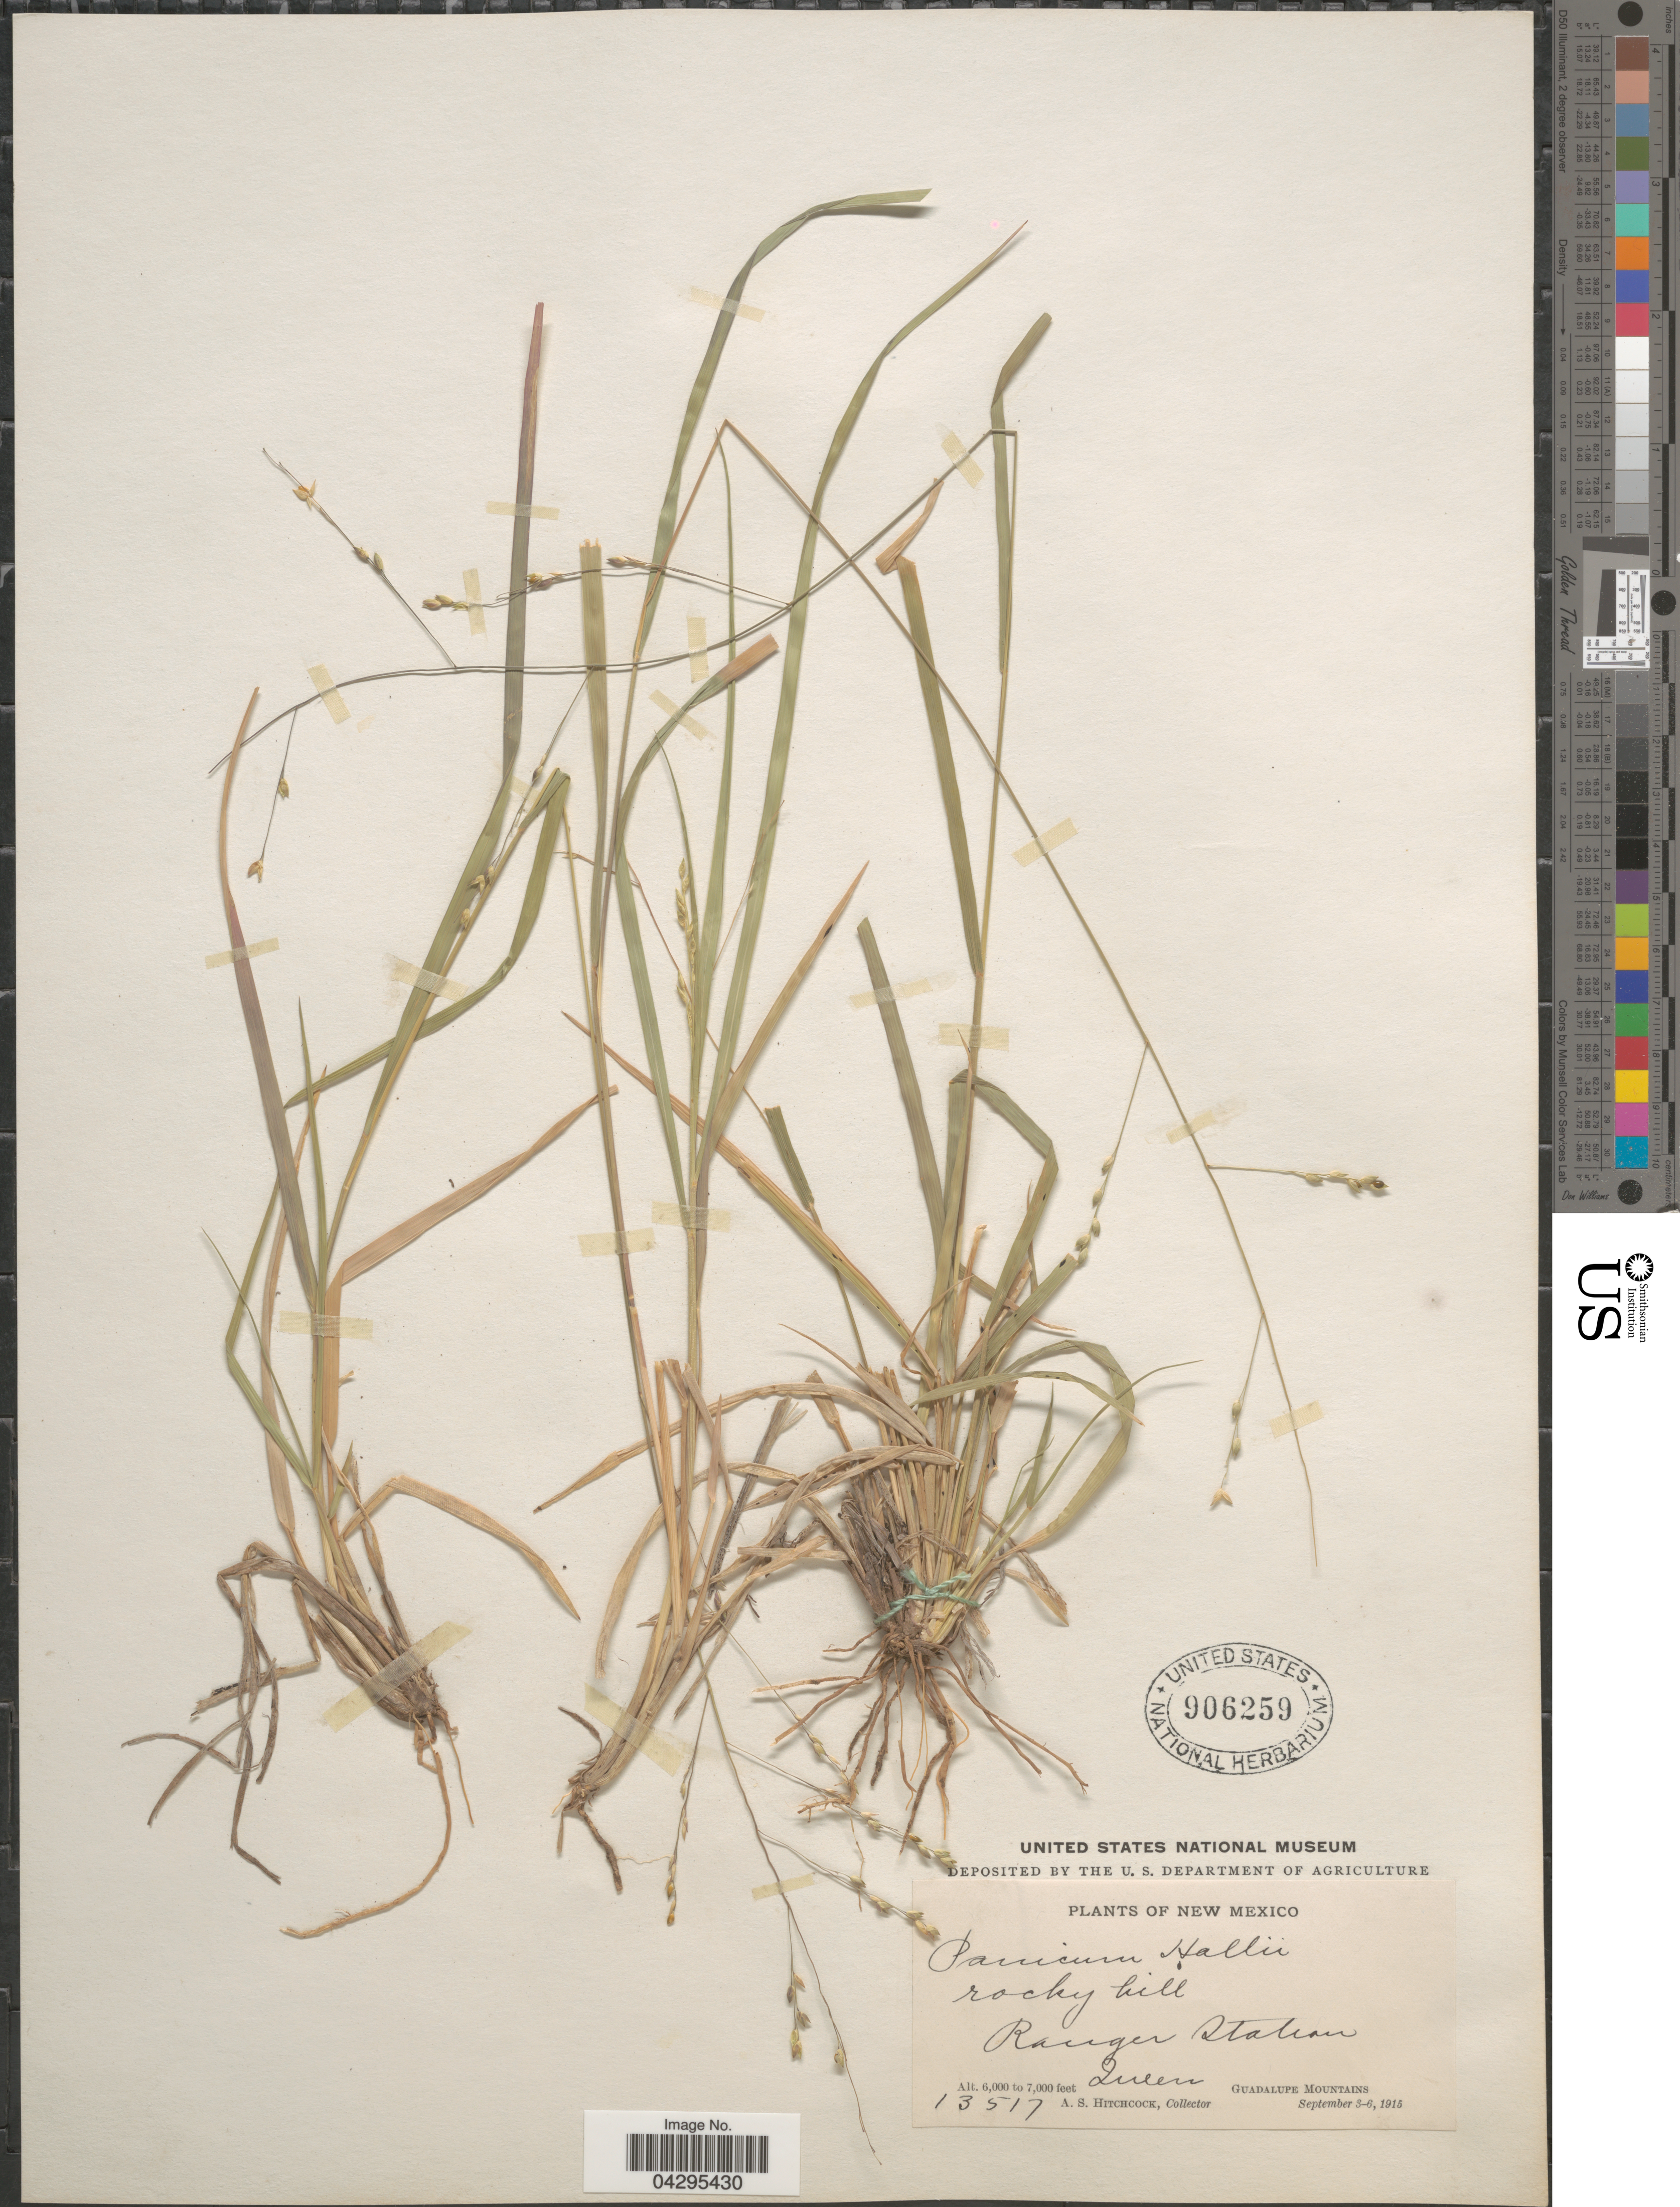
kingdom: Plantae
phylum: Tracheophyta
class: Liliopsida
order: Poales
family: Poaceae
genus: Panicum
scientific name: Panicum hallii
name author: Vasey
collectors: A. S. Hitchcock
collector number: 13517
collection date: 1915-09-03/1915-09-06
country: United States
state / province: New Mexico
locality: Rocky hill. Ranger Station. Queen. Guadalupe Mountains.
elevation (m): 1829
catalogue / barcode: US 906259